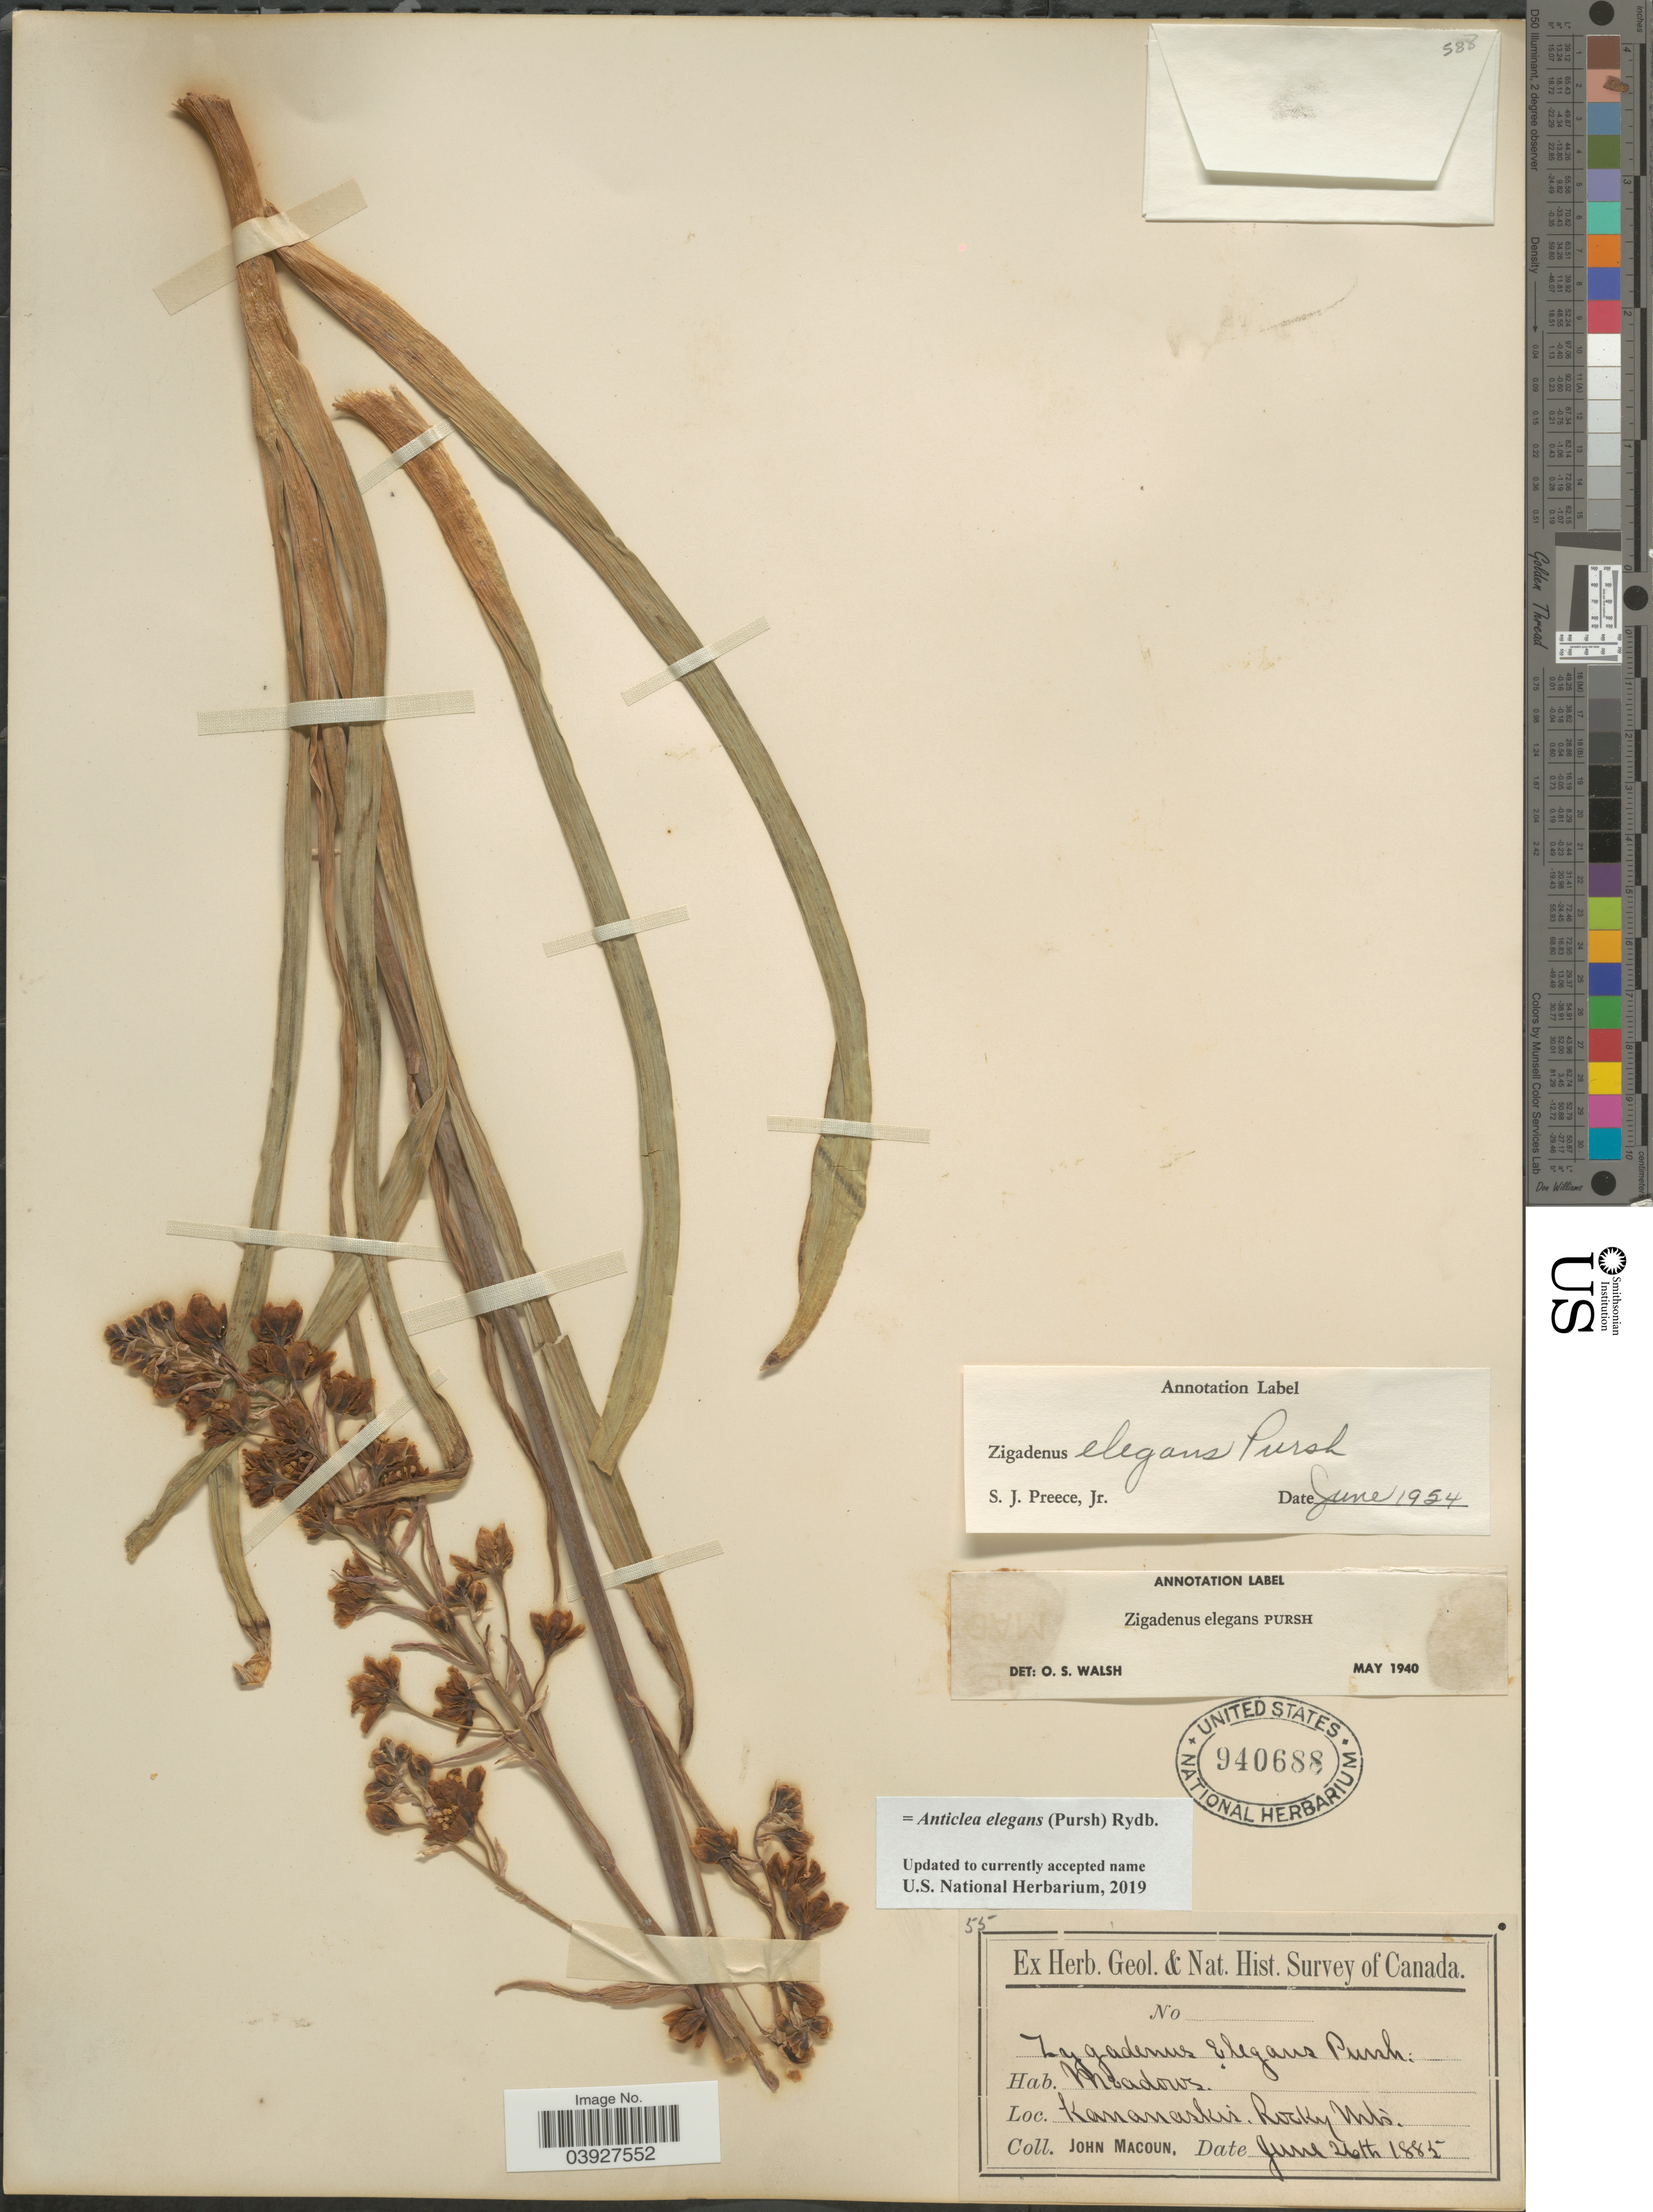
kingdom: Plantae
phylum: Tracheophyta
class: Liliopsida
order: Liliales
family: Melanthiaceae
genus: Anticlea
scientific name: Anticlea elegans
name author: (Pursh) Rydb.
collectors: J. Macoun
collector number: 55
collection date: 1885-06-26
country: Canada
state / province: Alberta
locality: Kananaskis. Rocky Mts.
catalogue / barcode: US 940688